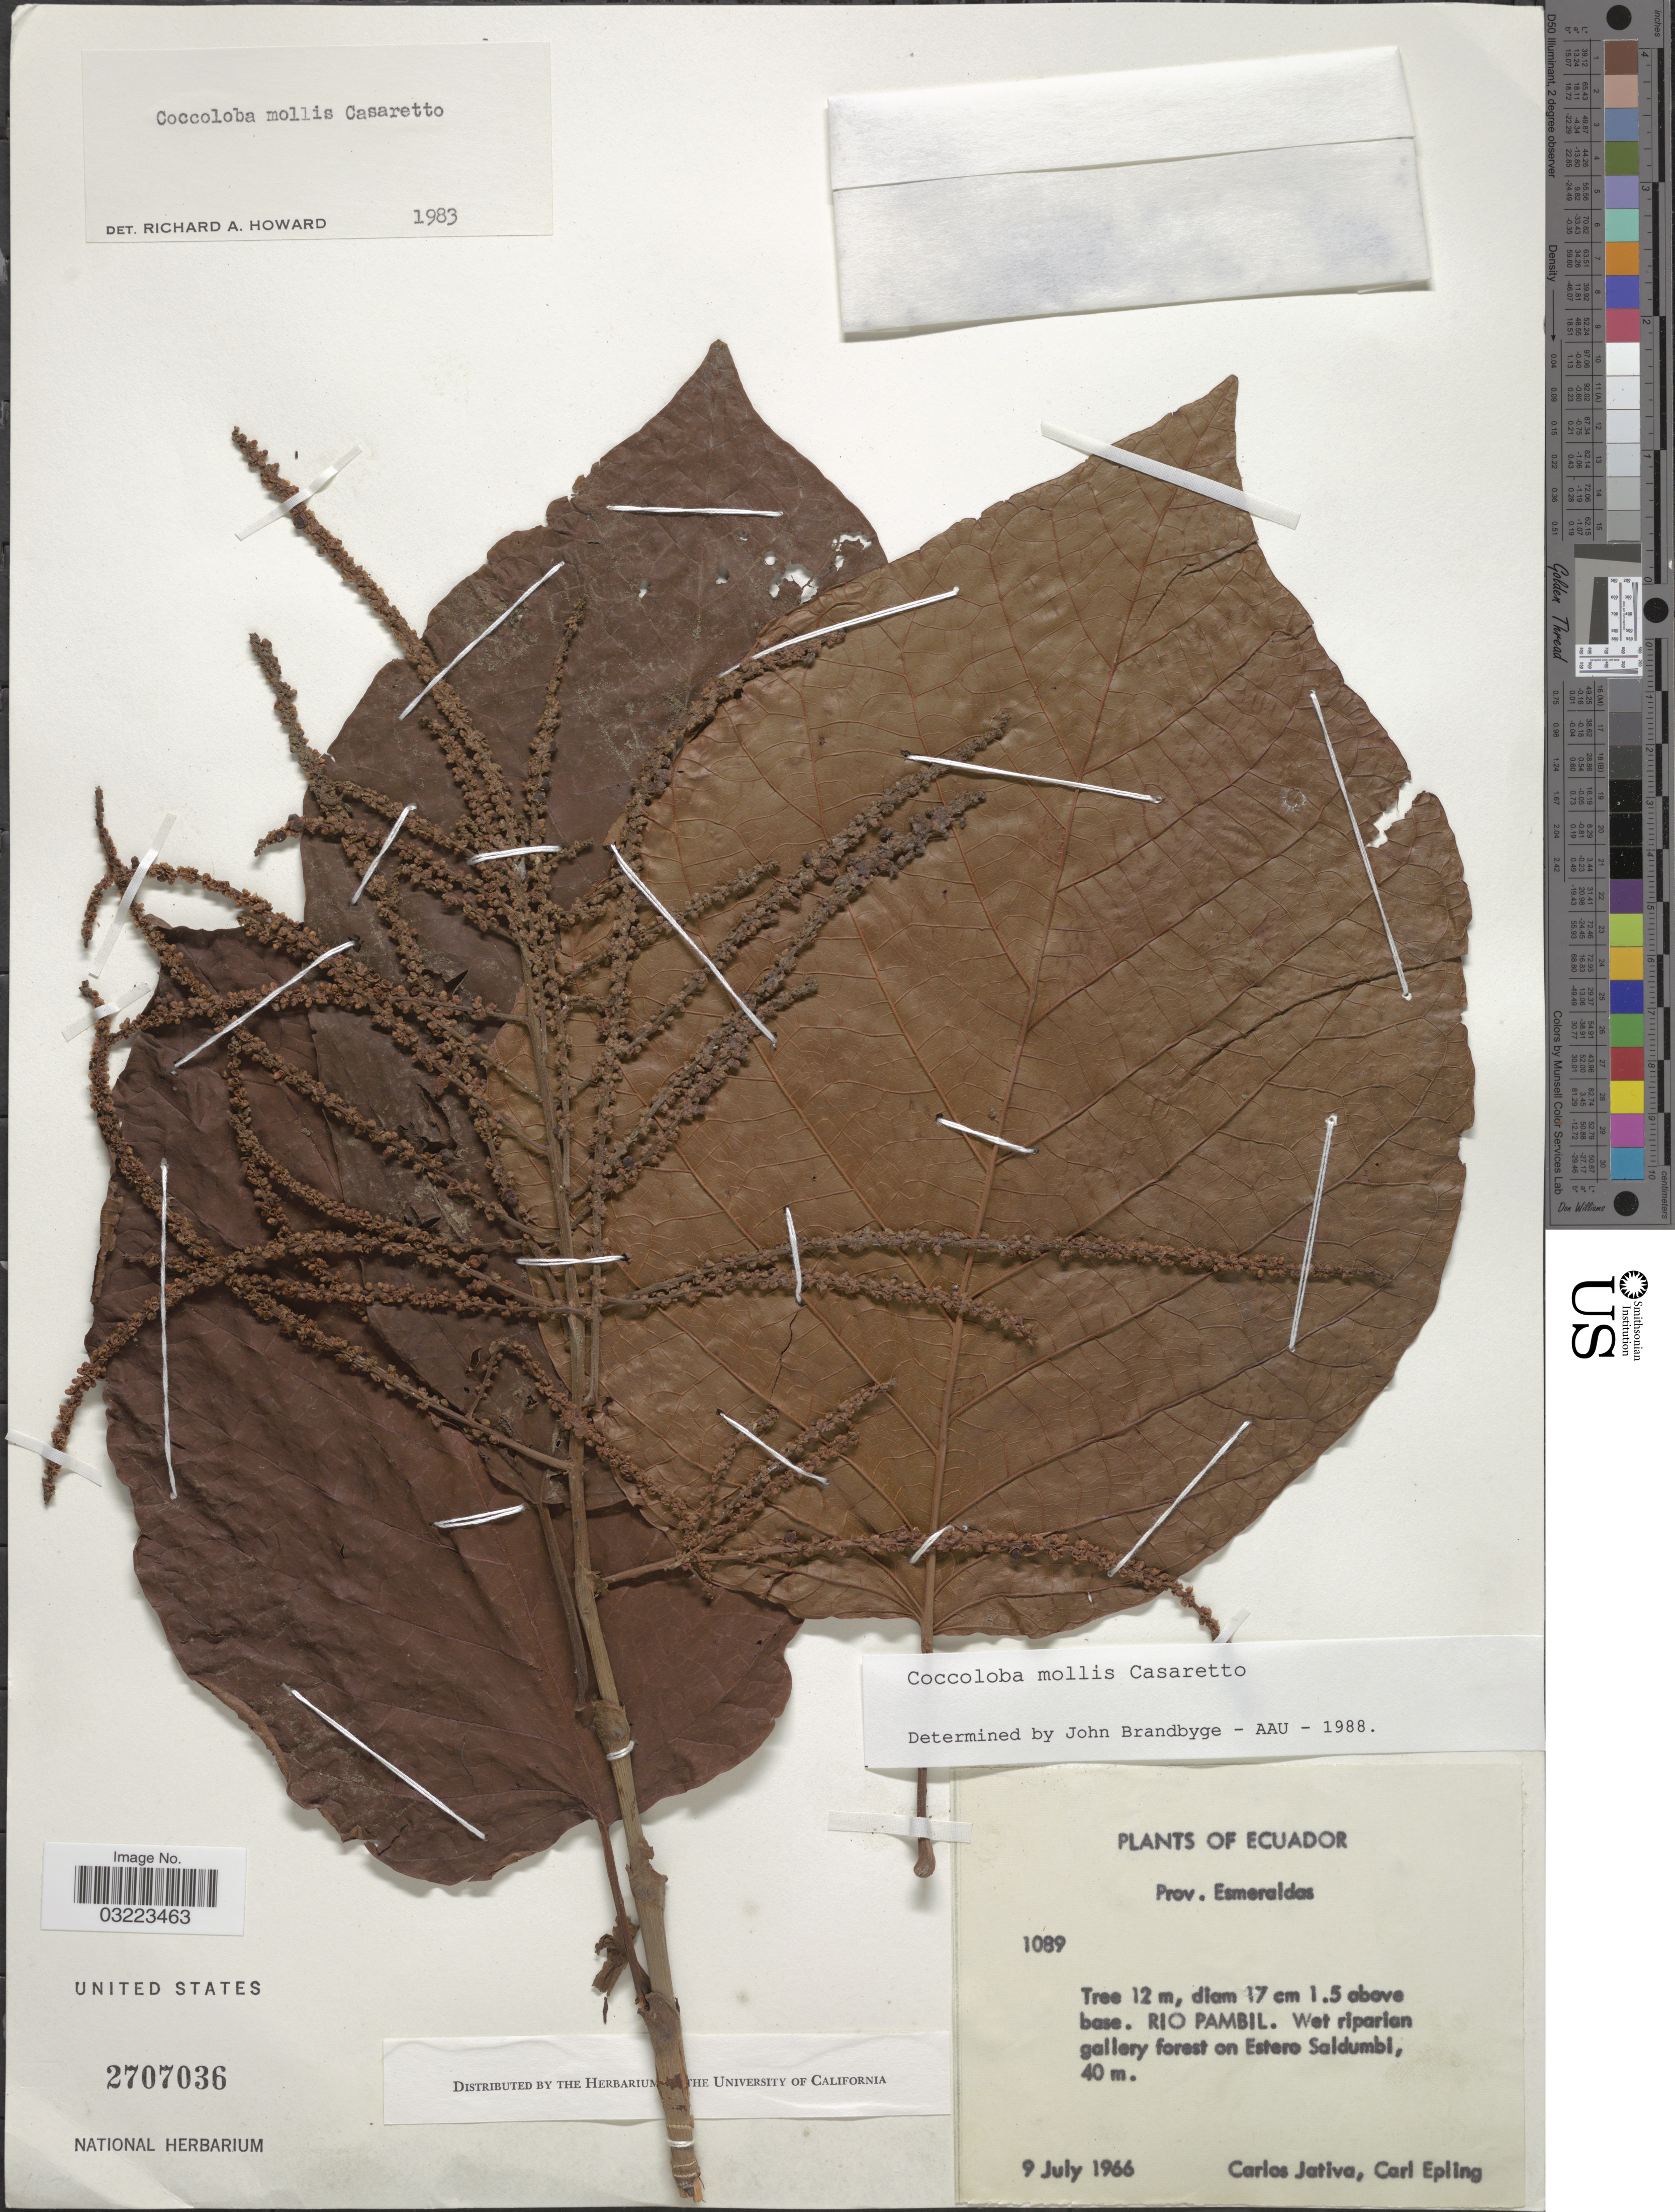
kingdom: Plantae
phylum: Tracheophyta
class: Magnoliopsida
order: Caryophyllales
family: Polygonaceae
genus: Coccoloba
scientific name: Coccoloba mollis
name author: Casar.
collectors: C. D. Játiva & C. C. Epling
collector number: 1089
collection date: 1966-07-09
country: Ecuador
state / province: Esmeraldas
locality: Rio Pambil. Wet riparian gallery forest on Estero Saldumbi.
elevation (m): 40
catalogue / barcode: US 2707036